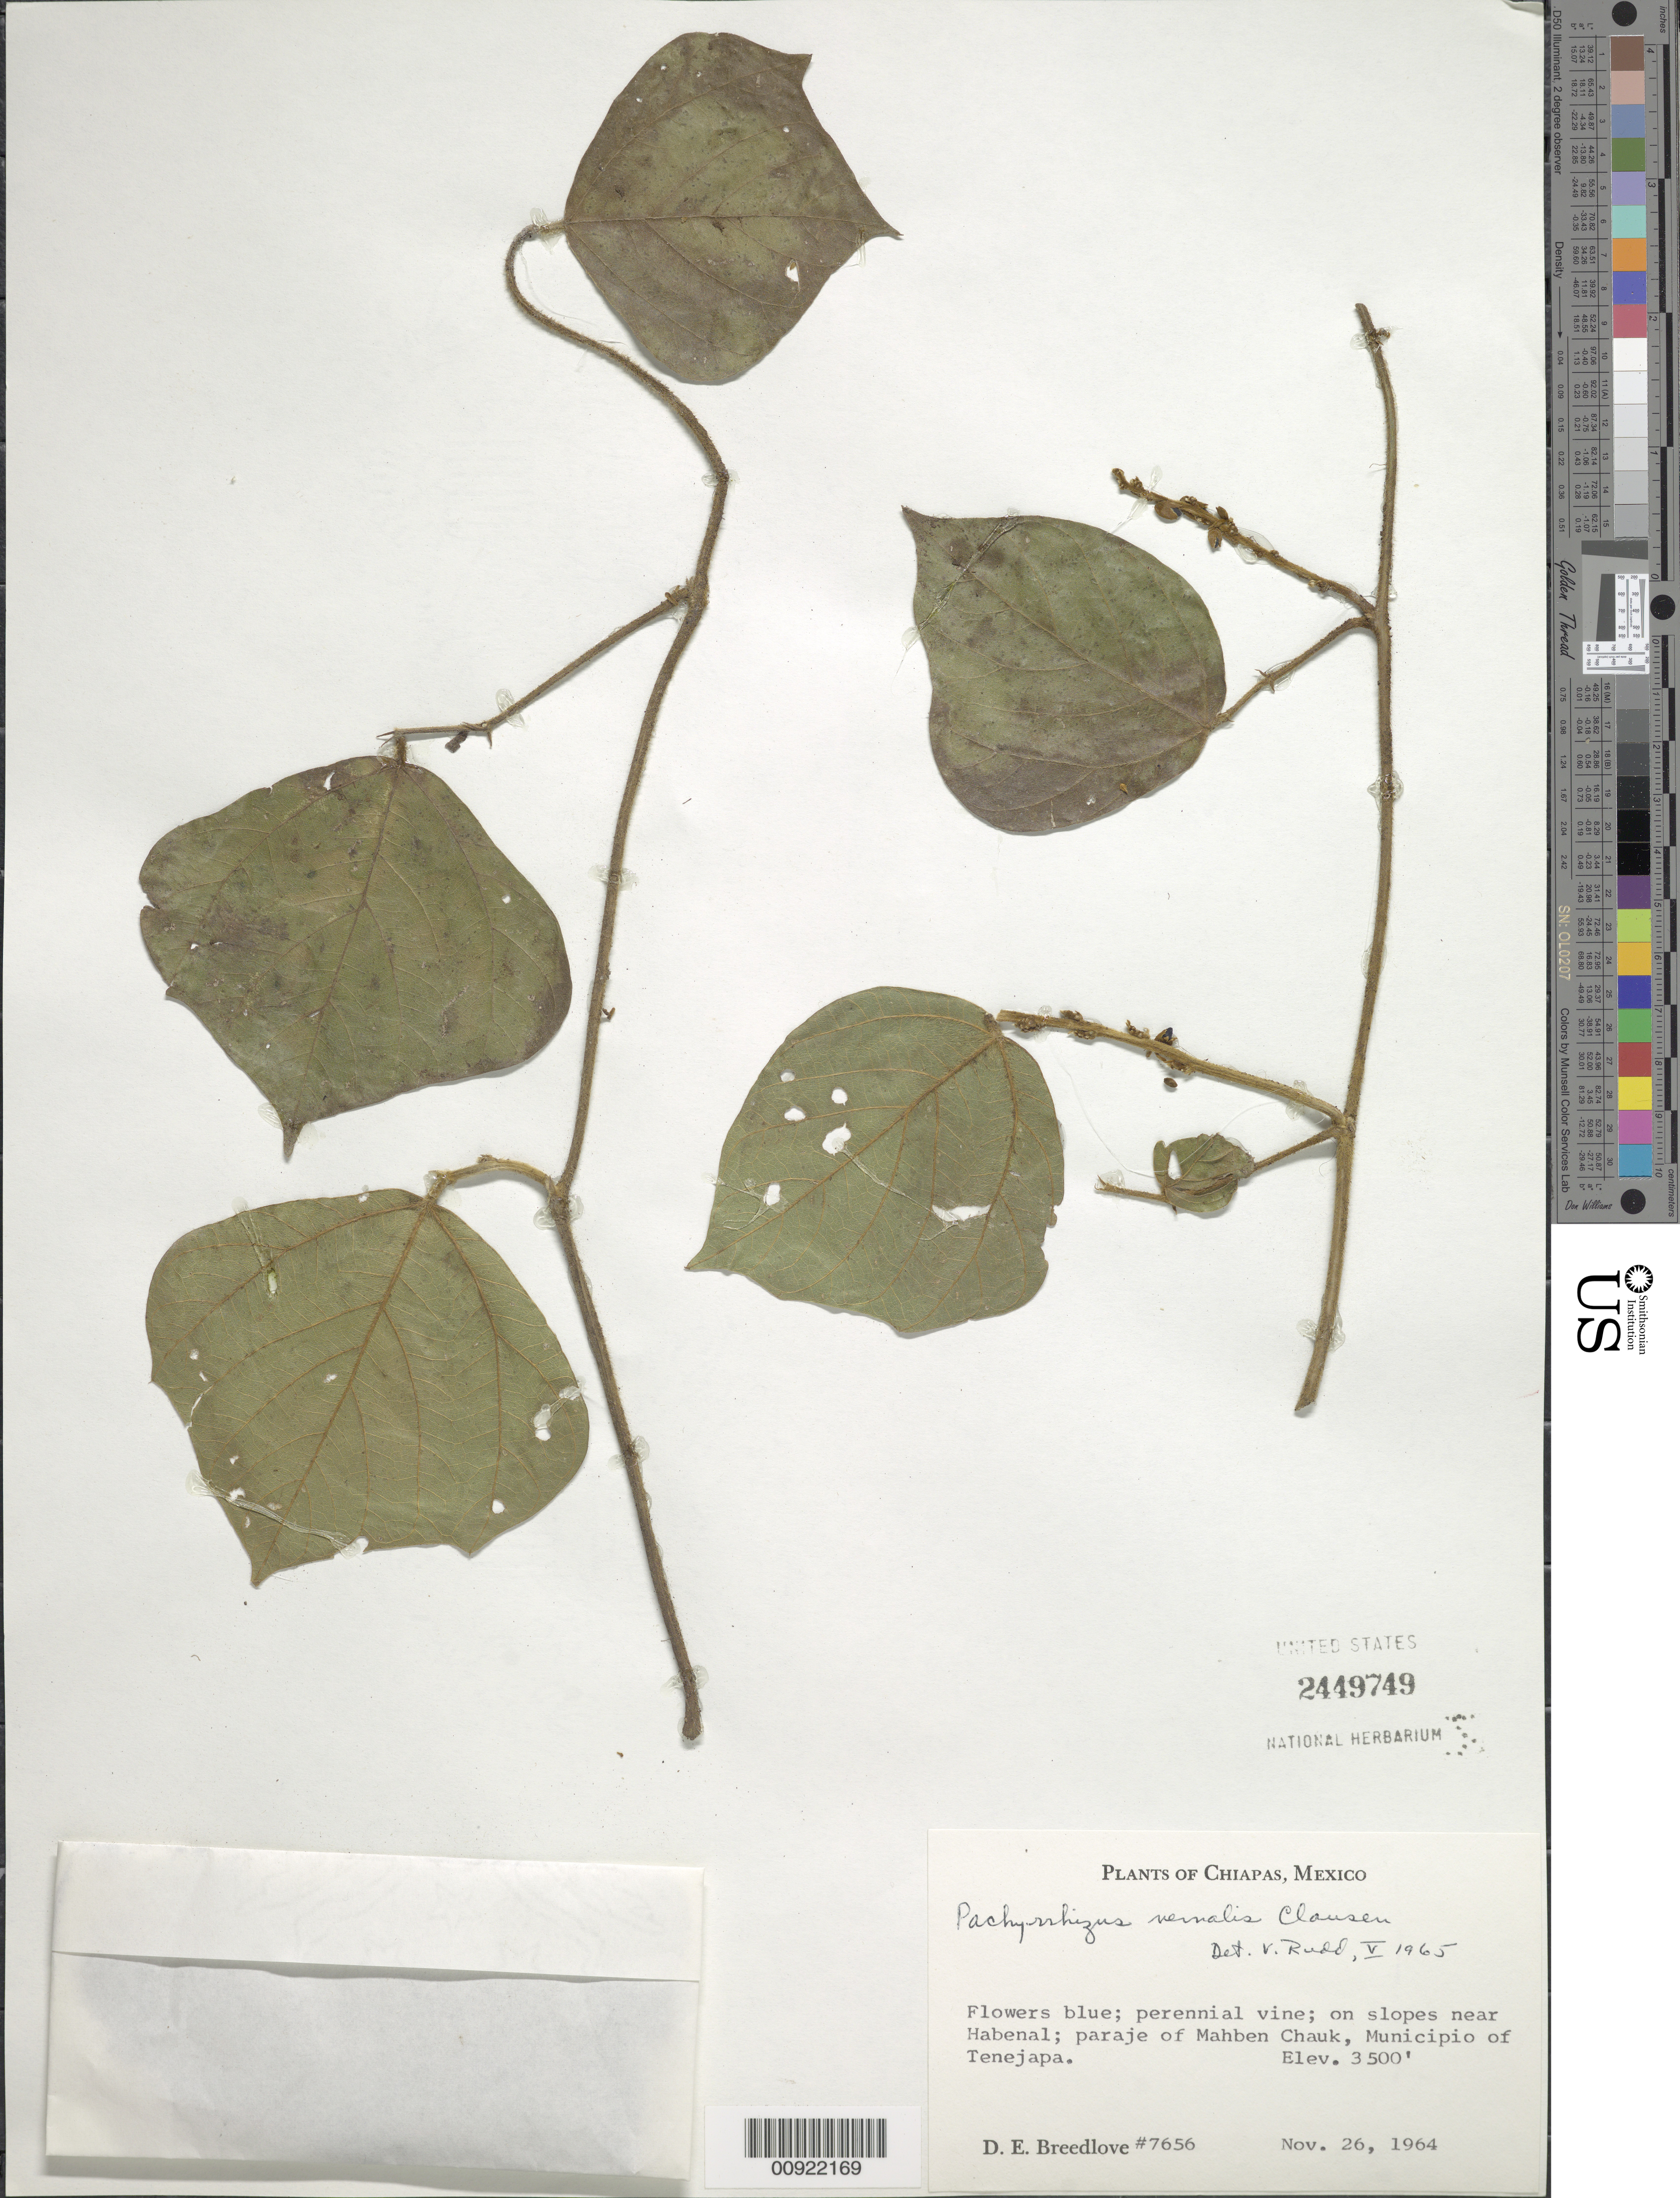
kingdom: Plantae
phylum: Tracheophyta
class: Magnoliopsida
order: Fabales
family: Fabaceae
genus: Pachyrhizus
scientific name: Pachyrhizus vernalis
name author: R.T. Clausen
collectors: D. E. Breedlove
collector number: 7656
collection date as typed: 26 Nov 1964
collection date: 1964-11-26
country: Mexico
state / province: Chiapas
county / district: Tenejapa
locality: Near Habenal; paraje Mahben Chauk, Municipio of Tenejapa, Chiapas.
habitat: On slopes.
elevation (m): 1067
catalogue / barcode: US 2449749